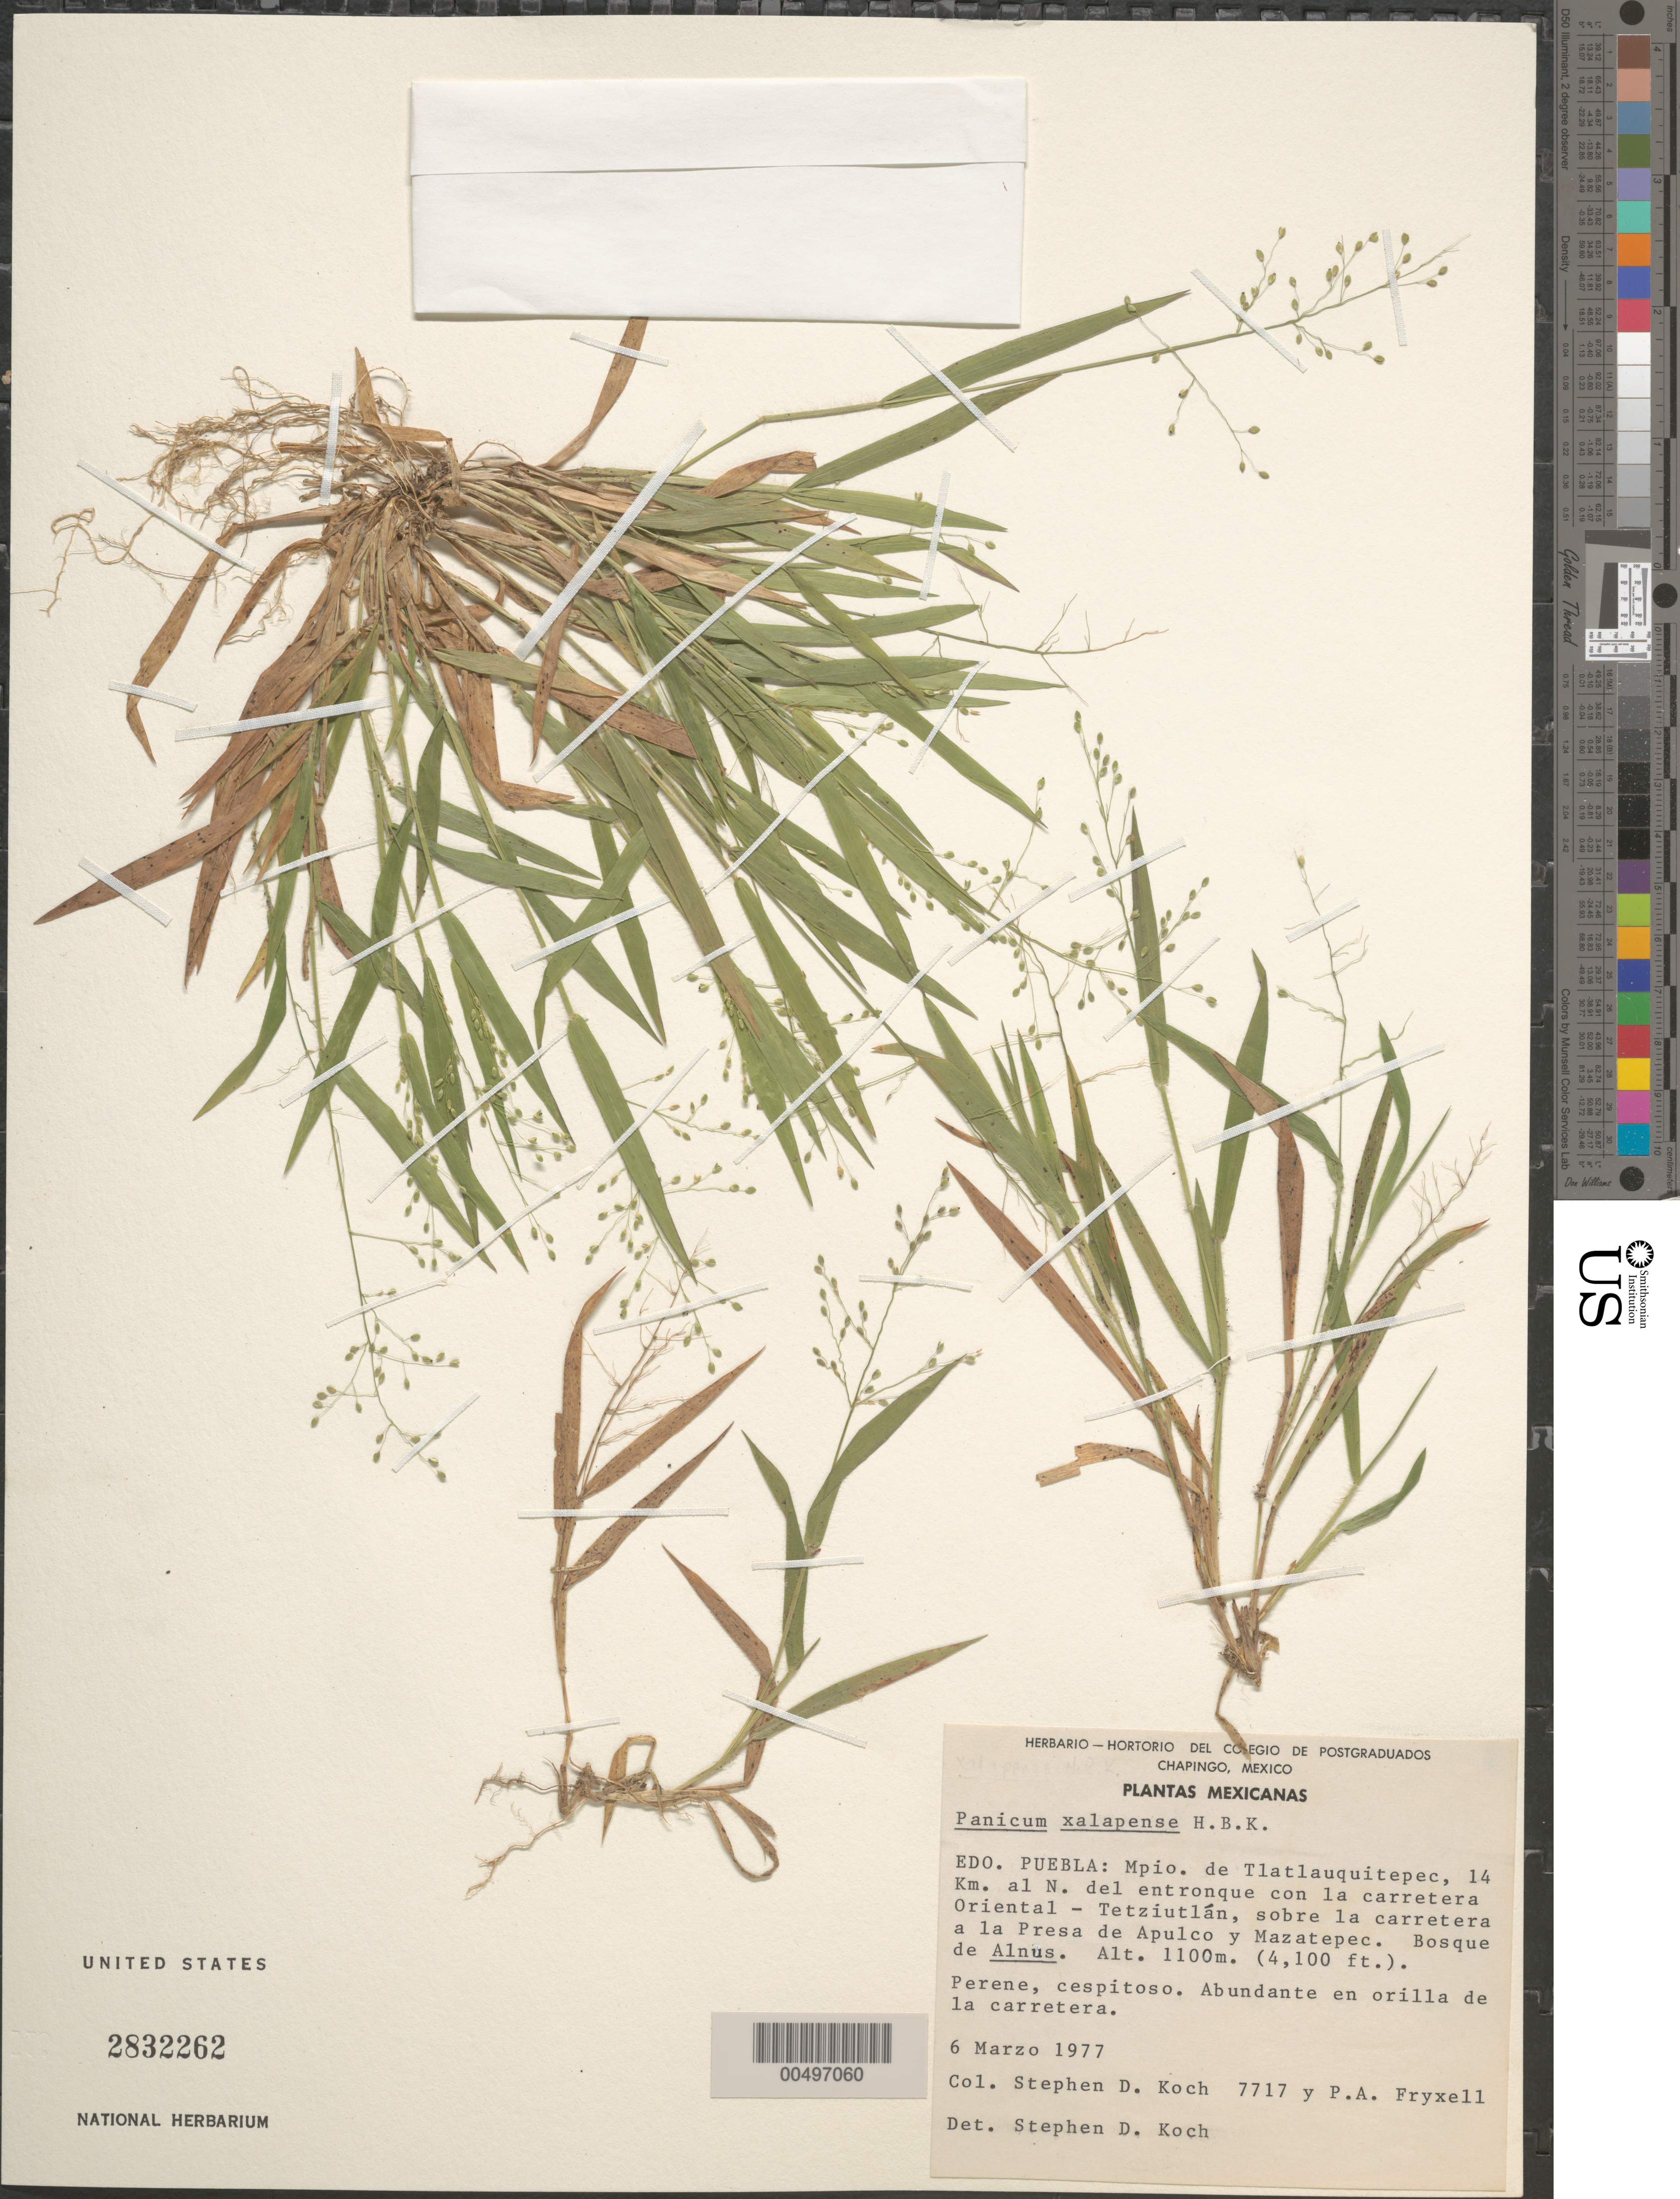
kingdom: Plantae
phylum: Tracheophyta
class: Liliopsida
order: Poales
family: Poaceae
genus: Dichanthelium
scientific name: Dichanthelium laxiflorum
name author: (Lam.) Gould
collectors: S. D. Koch & P. A. Fryxell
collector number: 7717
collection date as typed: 6 Mar 1977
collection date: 1977-03-06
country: Mexico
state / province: Puebla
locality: Tlatlauquitepec Mun, 14 km N of the entronque with the rd Oriental - Tetziutlán, along the rd to the Presa de Apulco y Mazatepec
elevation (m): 1100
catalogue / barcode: US 2832262